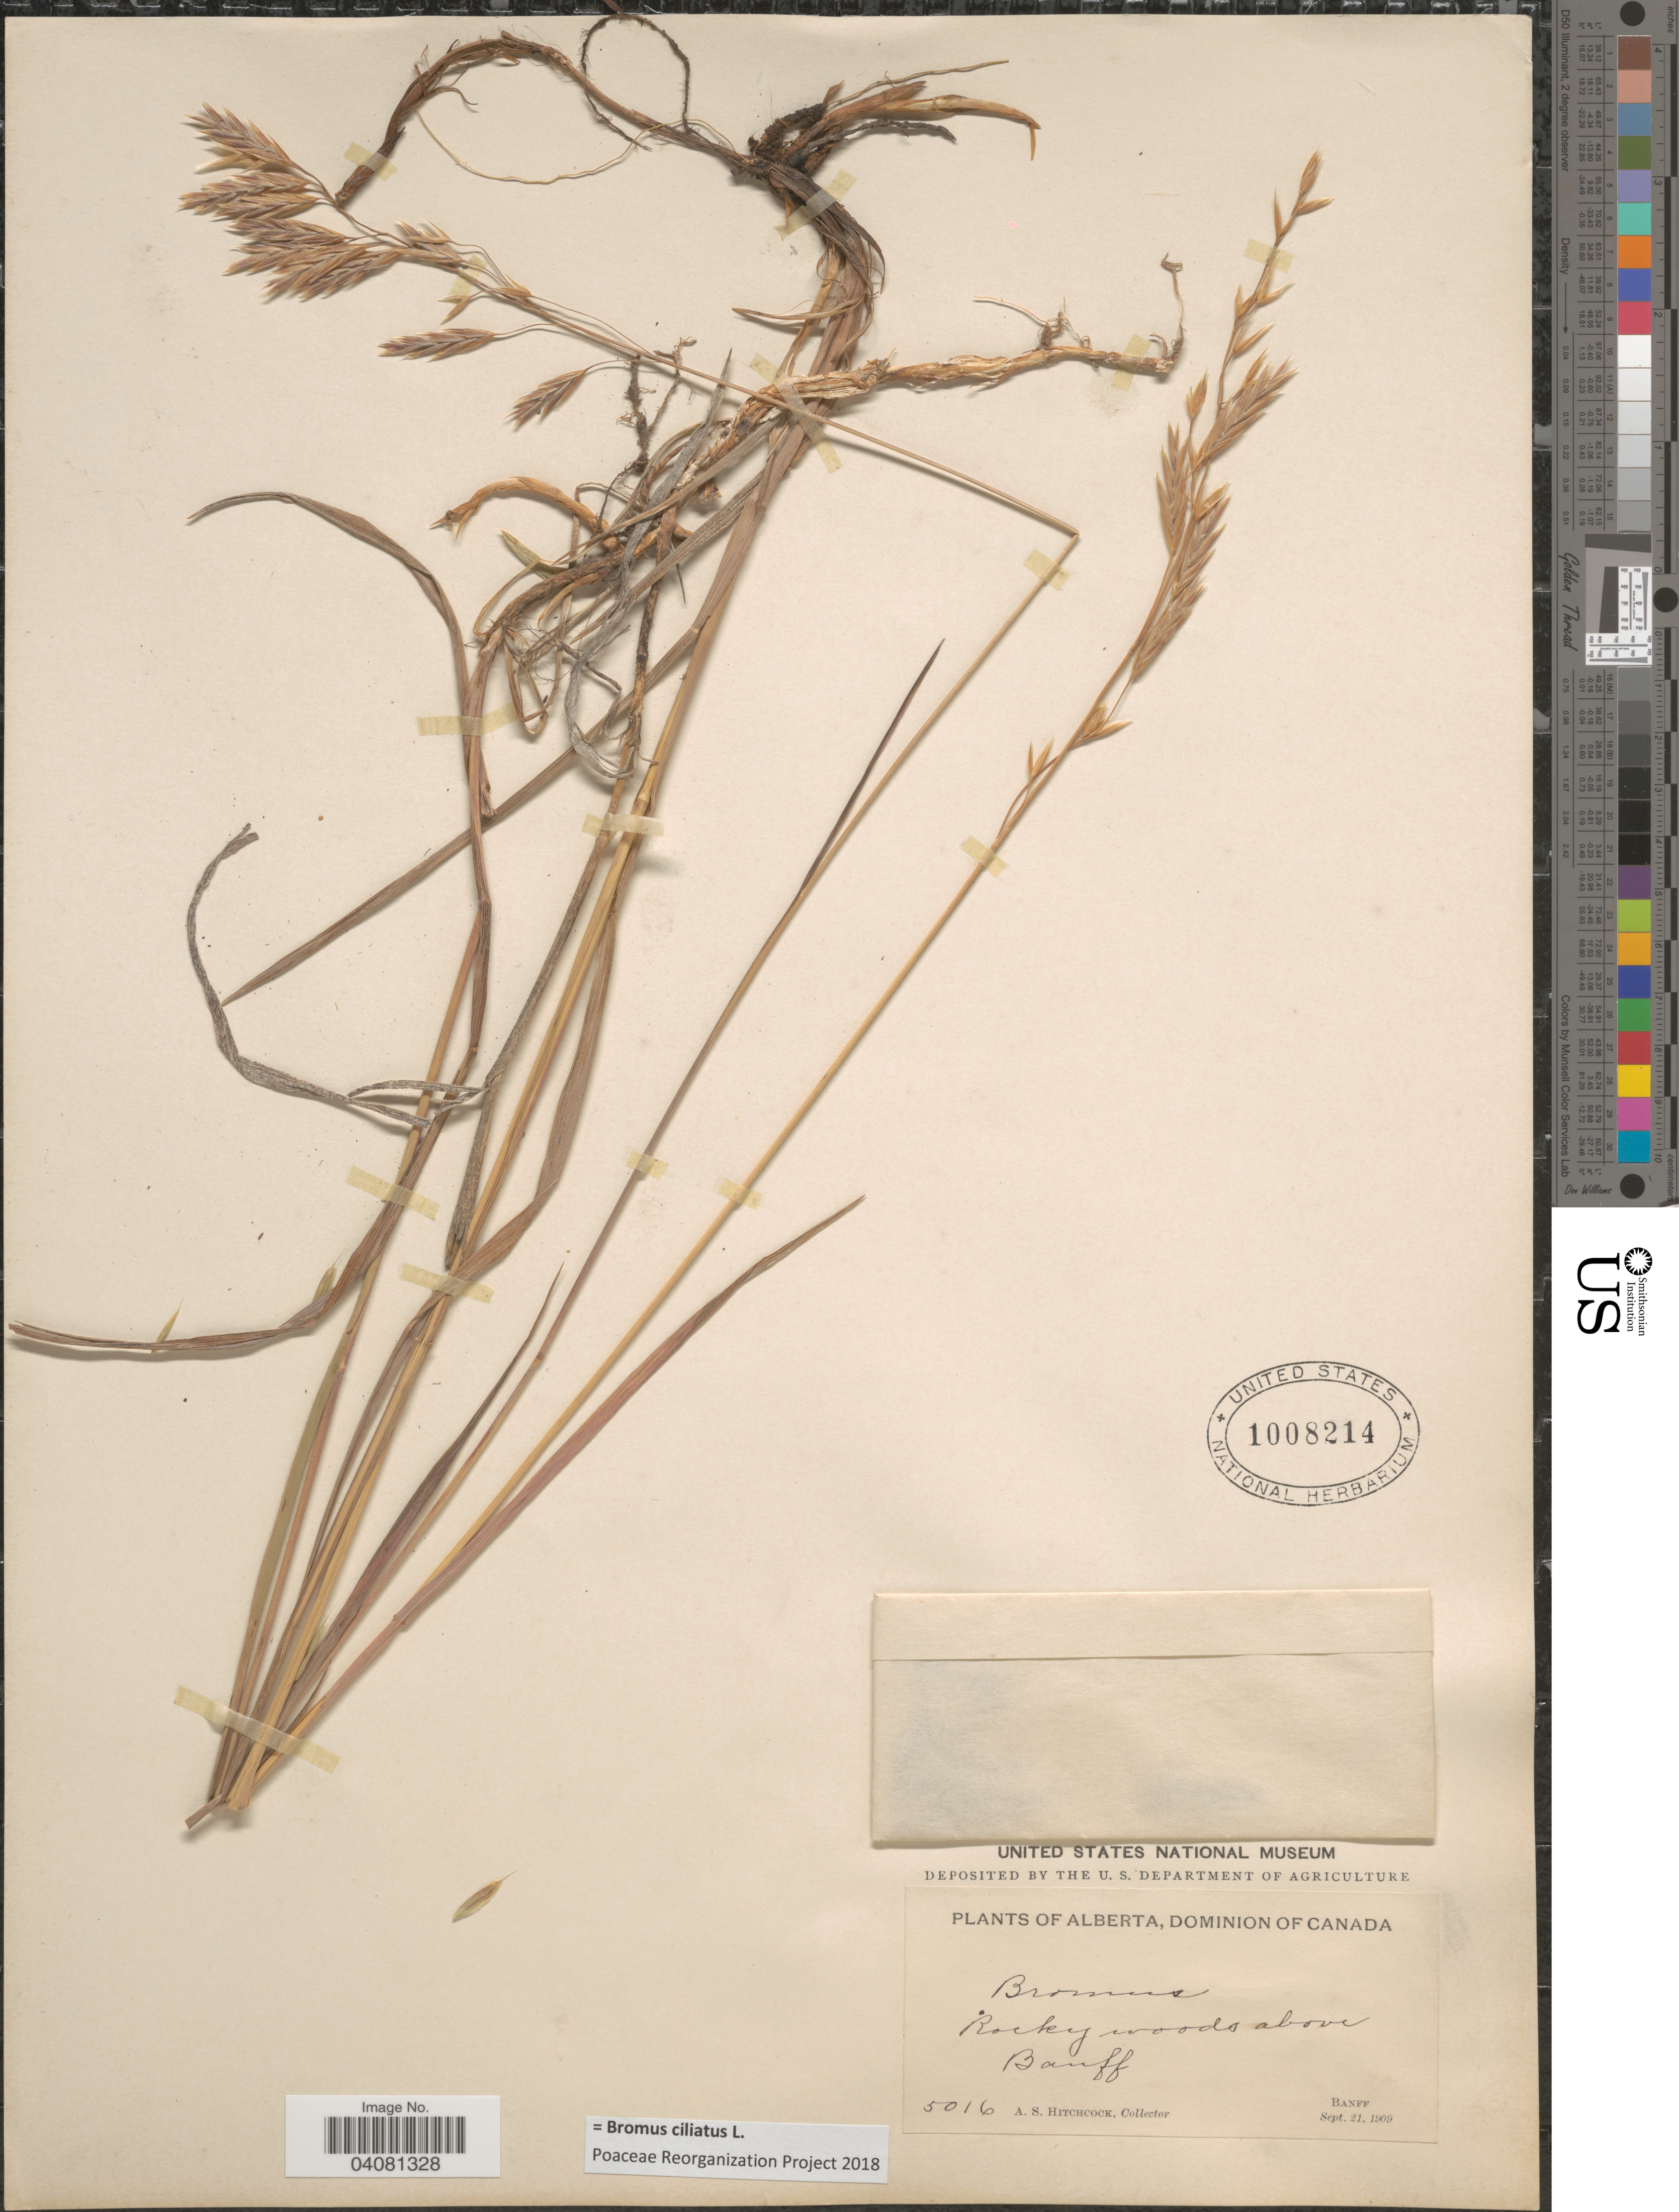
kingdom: Plantae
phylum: Tracheophyta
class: Liliopsida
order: Poales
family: Poaceae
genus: Bromus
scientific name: Bromus ciliatus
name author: L.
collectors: A. S. Hitchcock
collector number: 5016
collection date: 1909-09-21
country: Canada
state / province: Alberta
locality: Dominion of Canada. Rocky woods above Banff.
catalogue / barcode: US 1008214